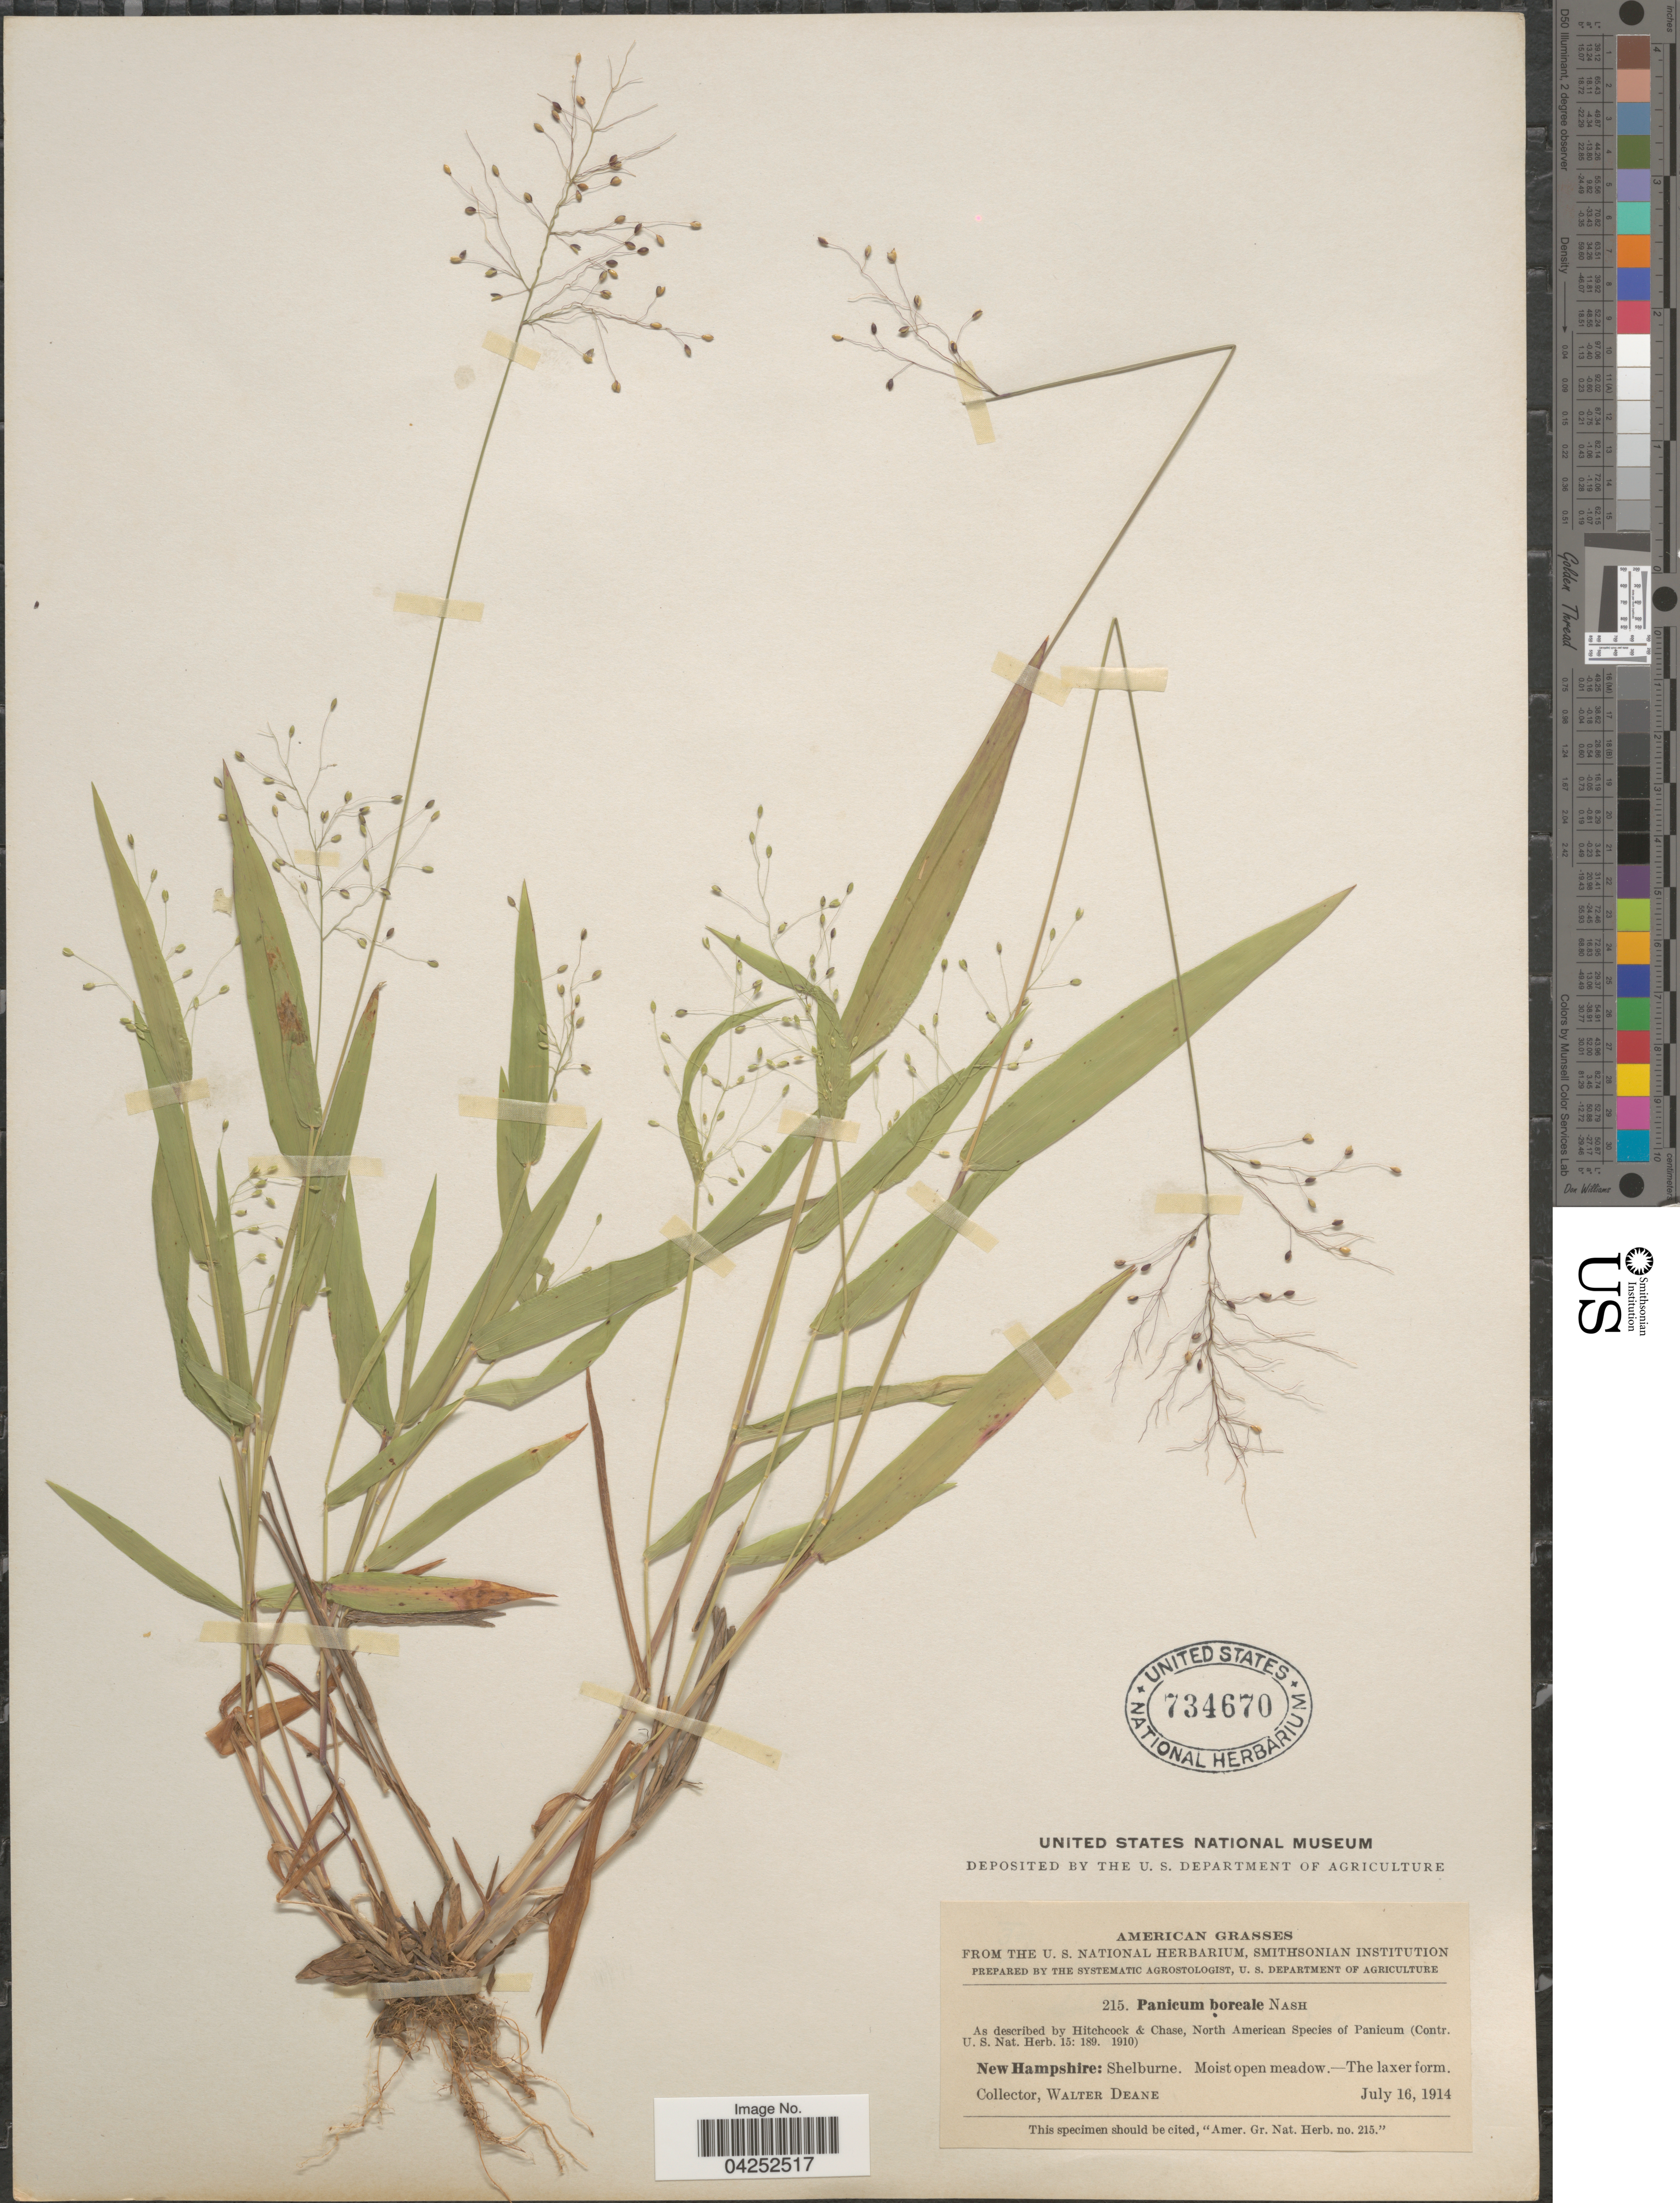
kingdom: Plantae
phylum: Tracheophyta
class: Liliopsida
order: Poales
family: Poaceae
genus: Dichanthelium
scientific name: Dichanthelium boreale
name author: (Nash) Freckmann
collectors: W. Deane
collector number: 215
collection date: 1914-07-16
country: United States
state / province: New Hampshire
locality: Shelburne.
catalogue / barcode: US 734670